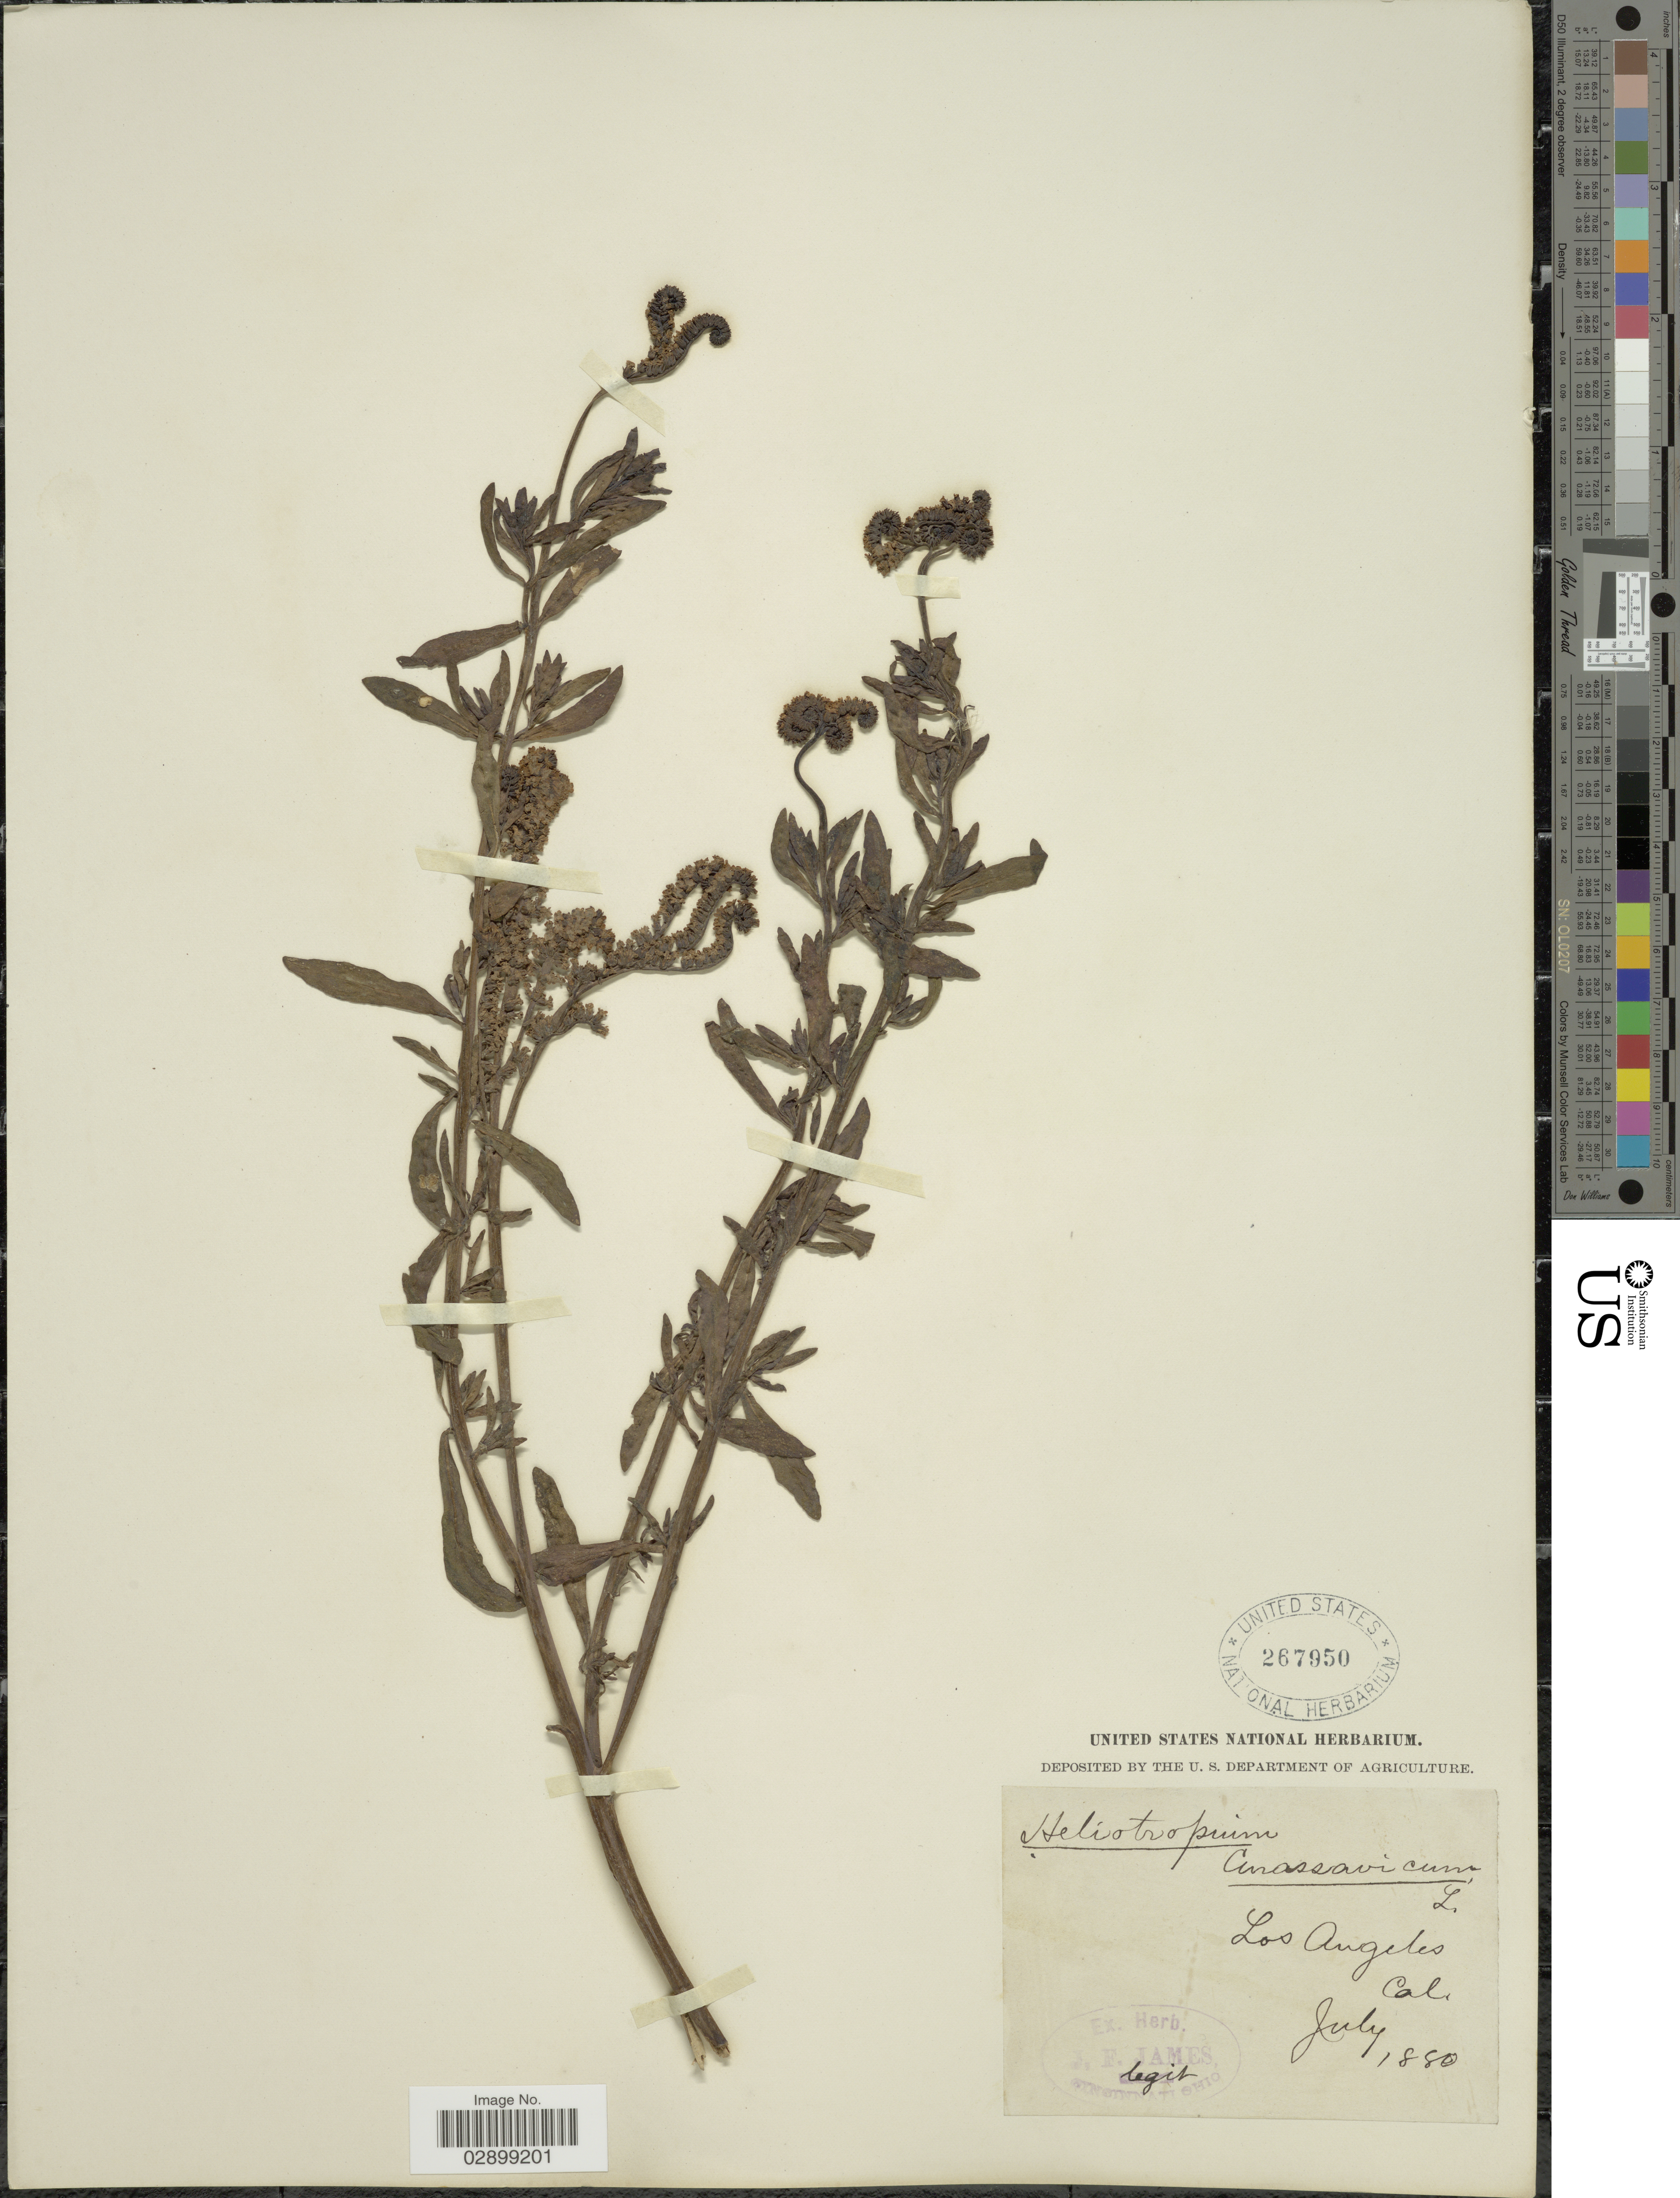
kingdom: Plantae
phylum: Tracheophyta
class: Magnoliopsida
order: Boraginales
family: Heliotropiaceae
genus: Heliotropium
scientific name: Heliotropium sp.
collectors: J. James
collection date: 1880-07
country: United States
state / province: California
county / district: Los Angeles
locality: Los Angeles. Cal.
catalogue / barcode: US 267950